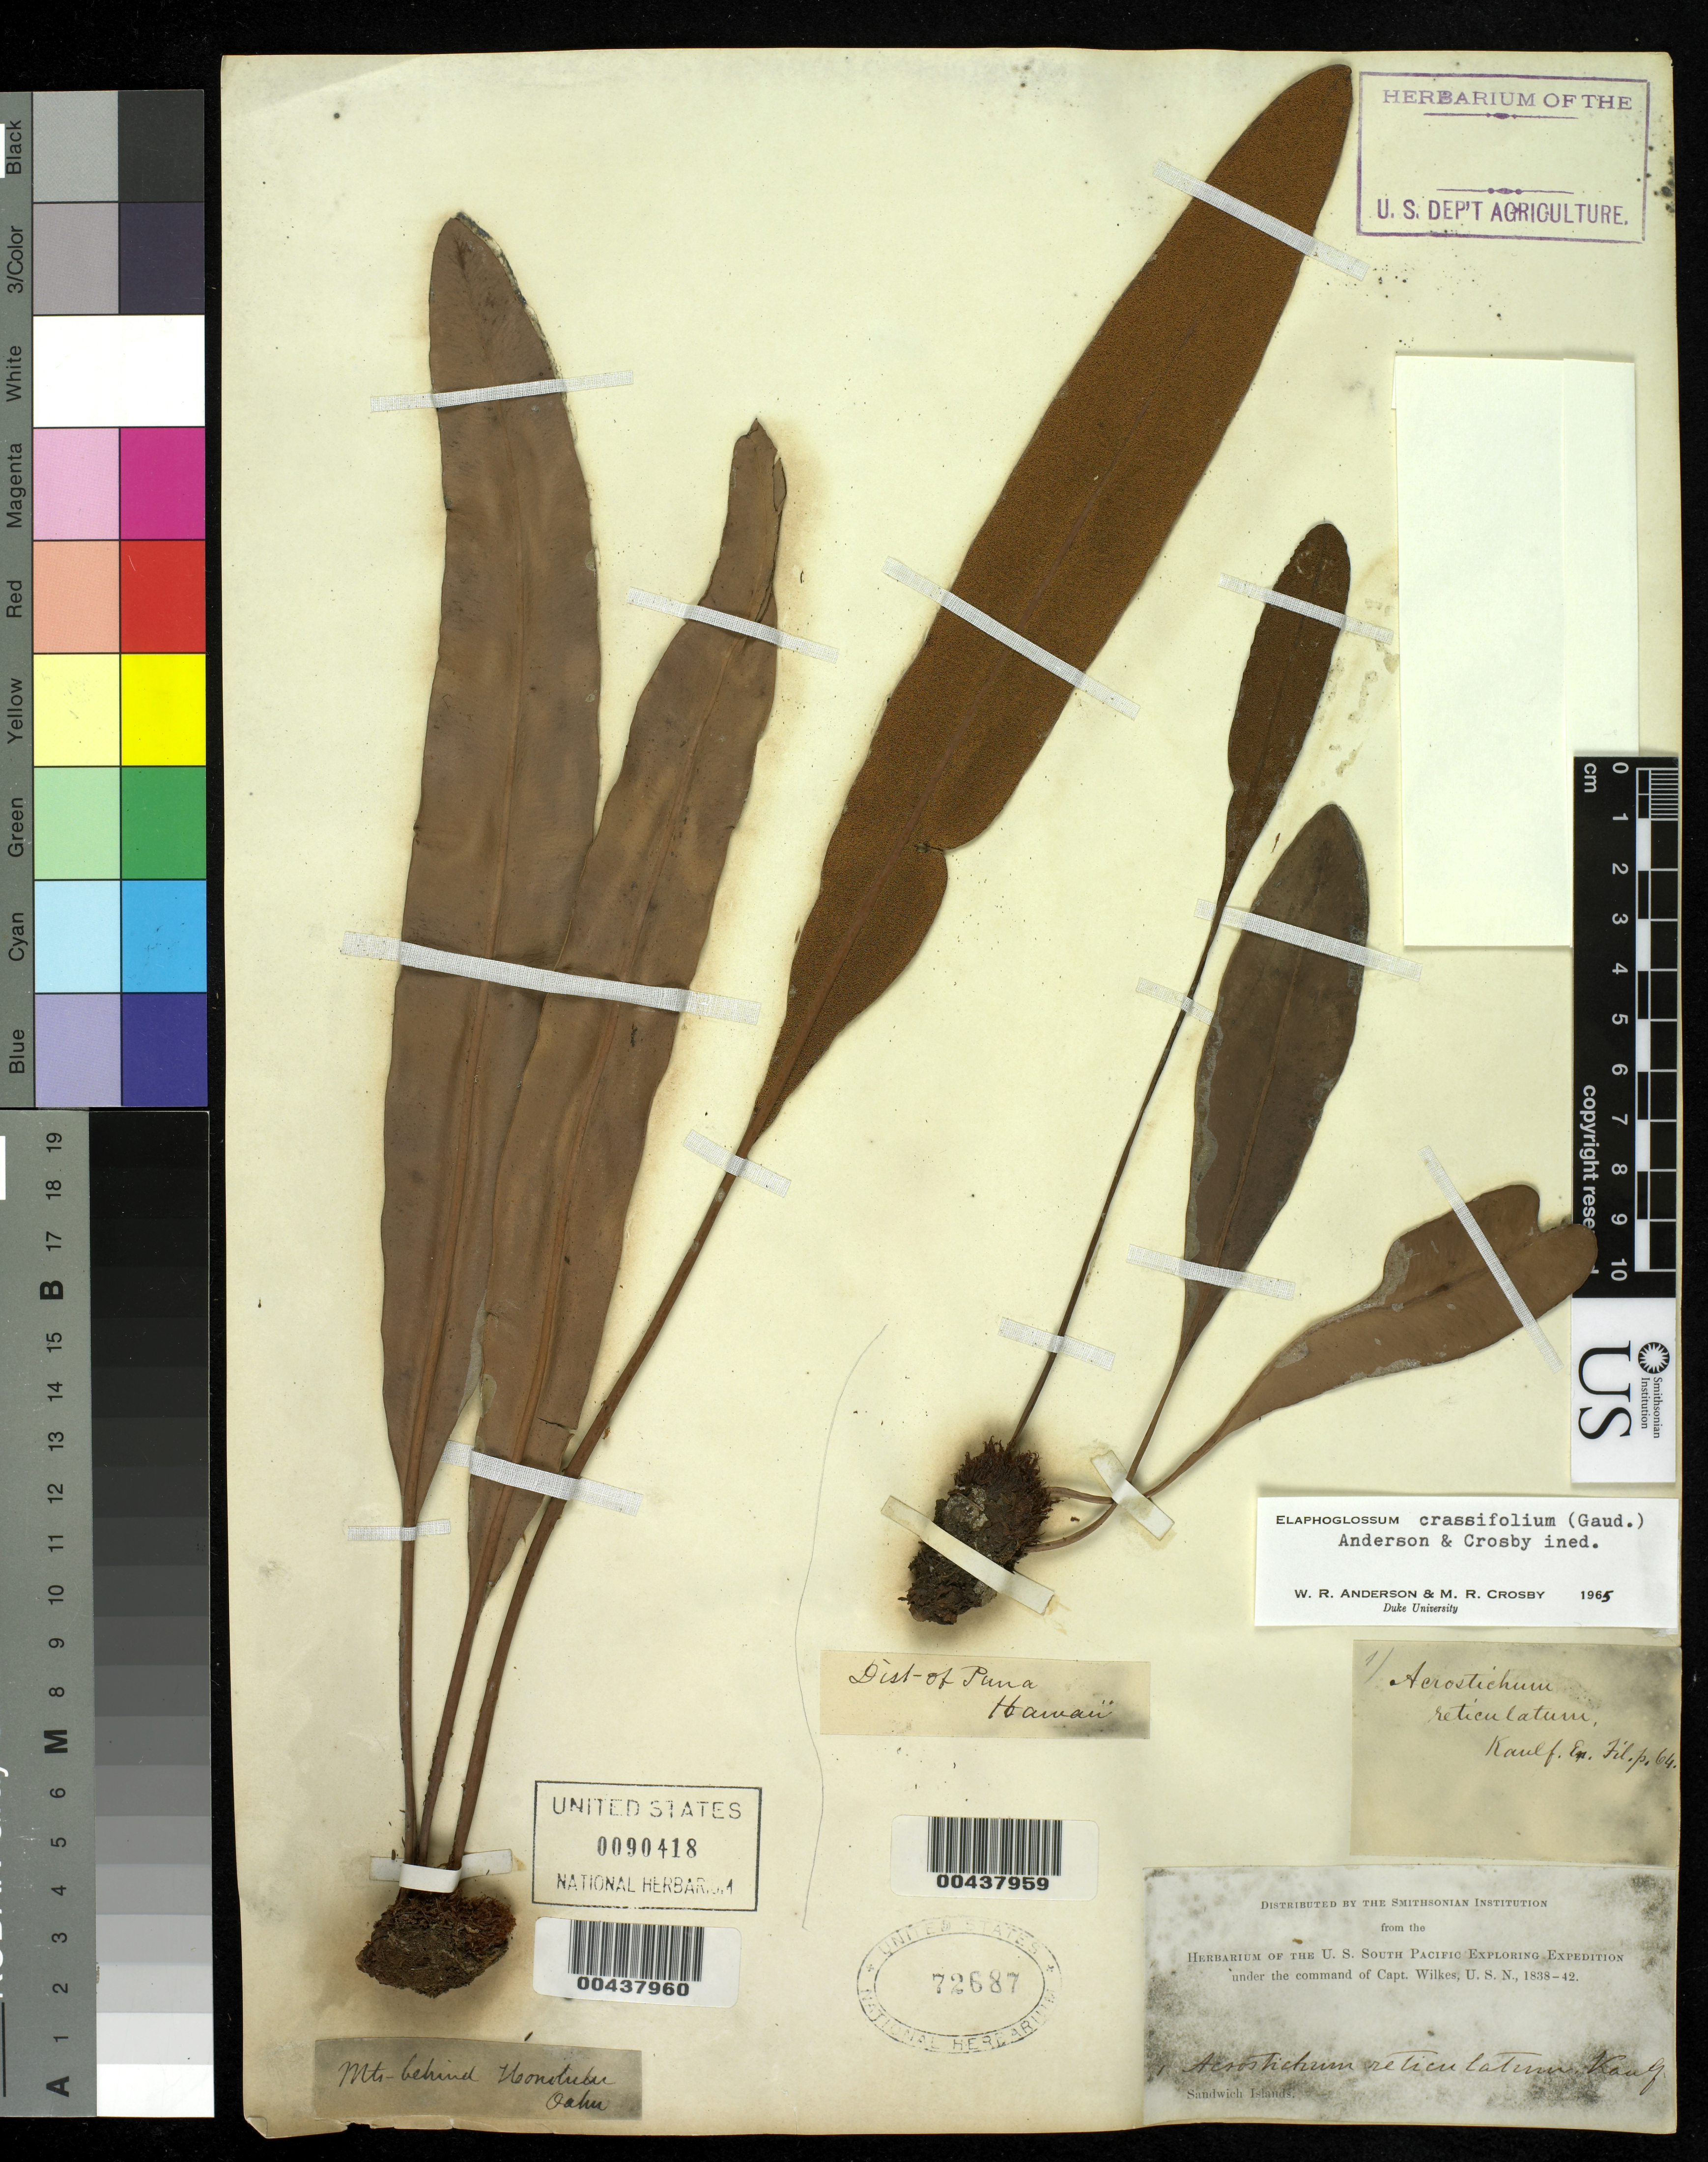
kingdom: Plantae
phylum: Tracheophyta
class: Polypodiopsida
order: Polypodiales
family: Dryopteridaceae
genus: Elaphoglossum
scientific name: Elaphoglossum crassifolium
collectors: Wilkes Explor. Exped.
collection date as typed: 1838 to -- --- 1842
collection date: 1838/1842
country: United States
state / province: Hawaii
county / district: Hawaii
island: Hawaii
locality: District of Puna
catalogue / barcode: US 72687